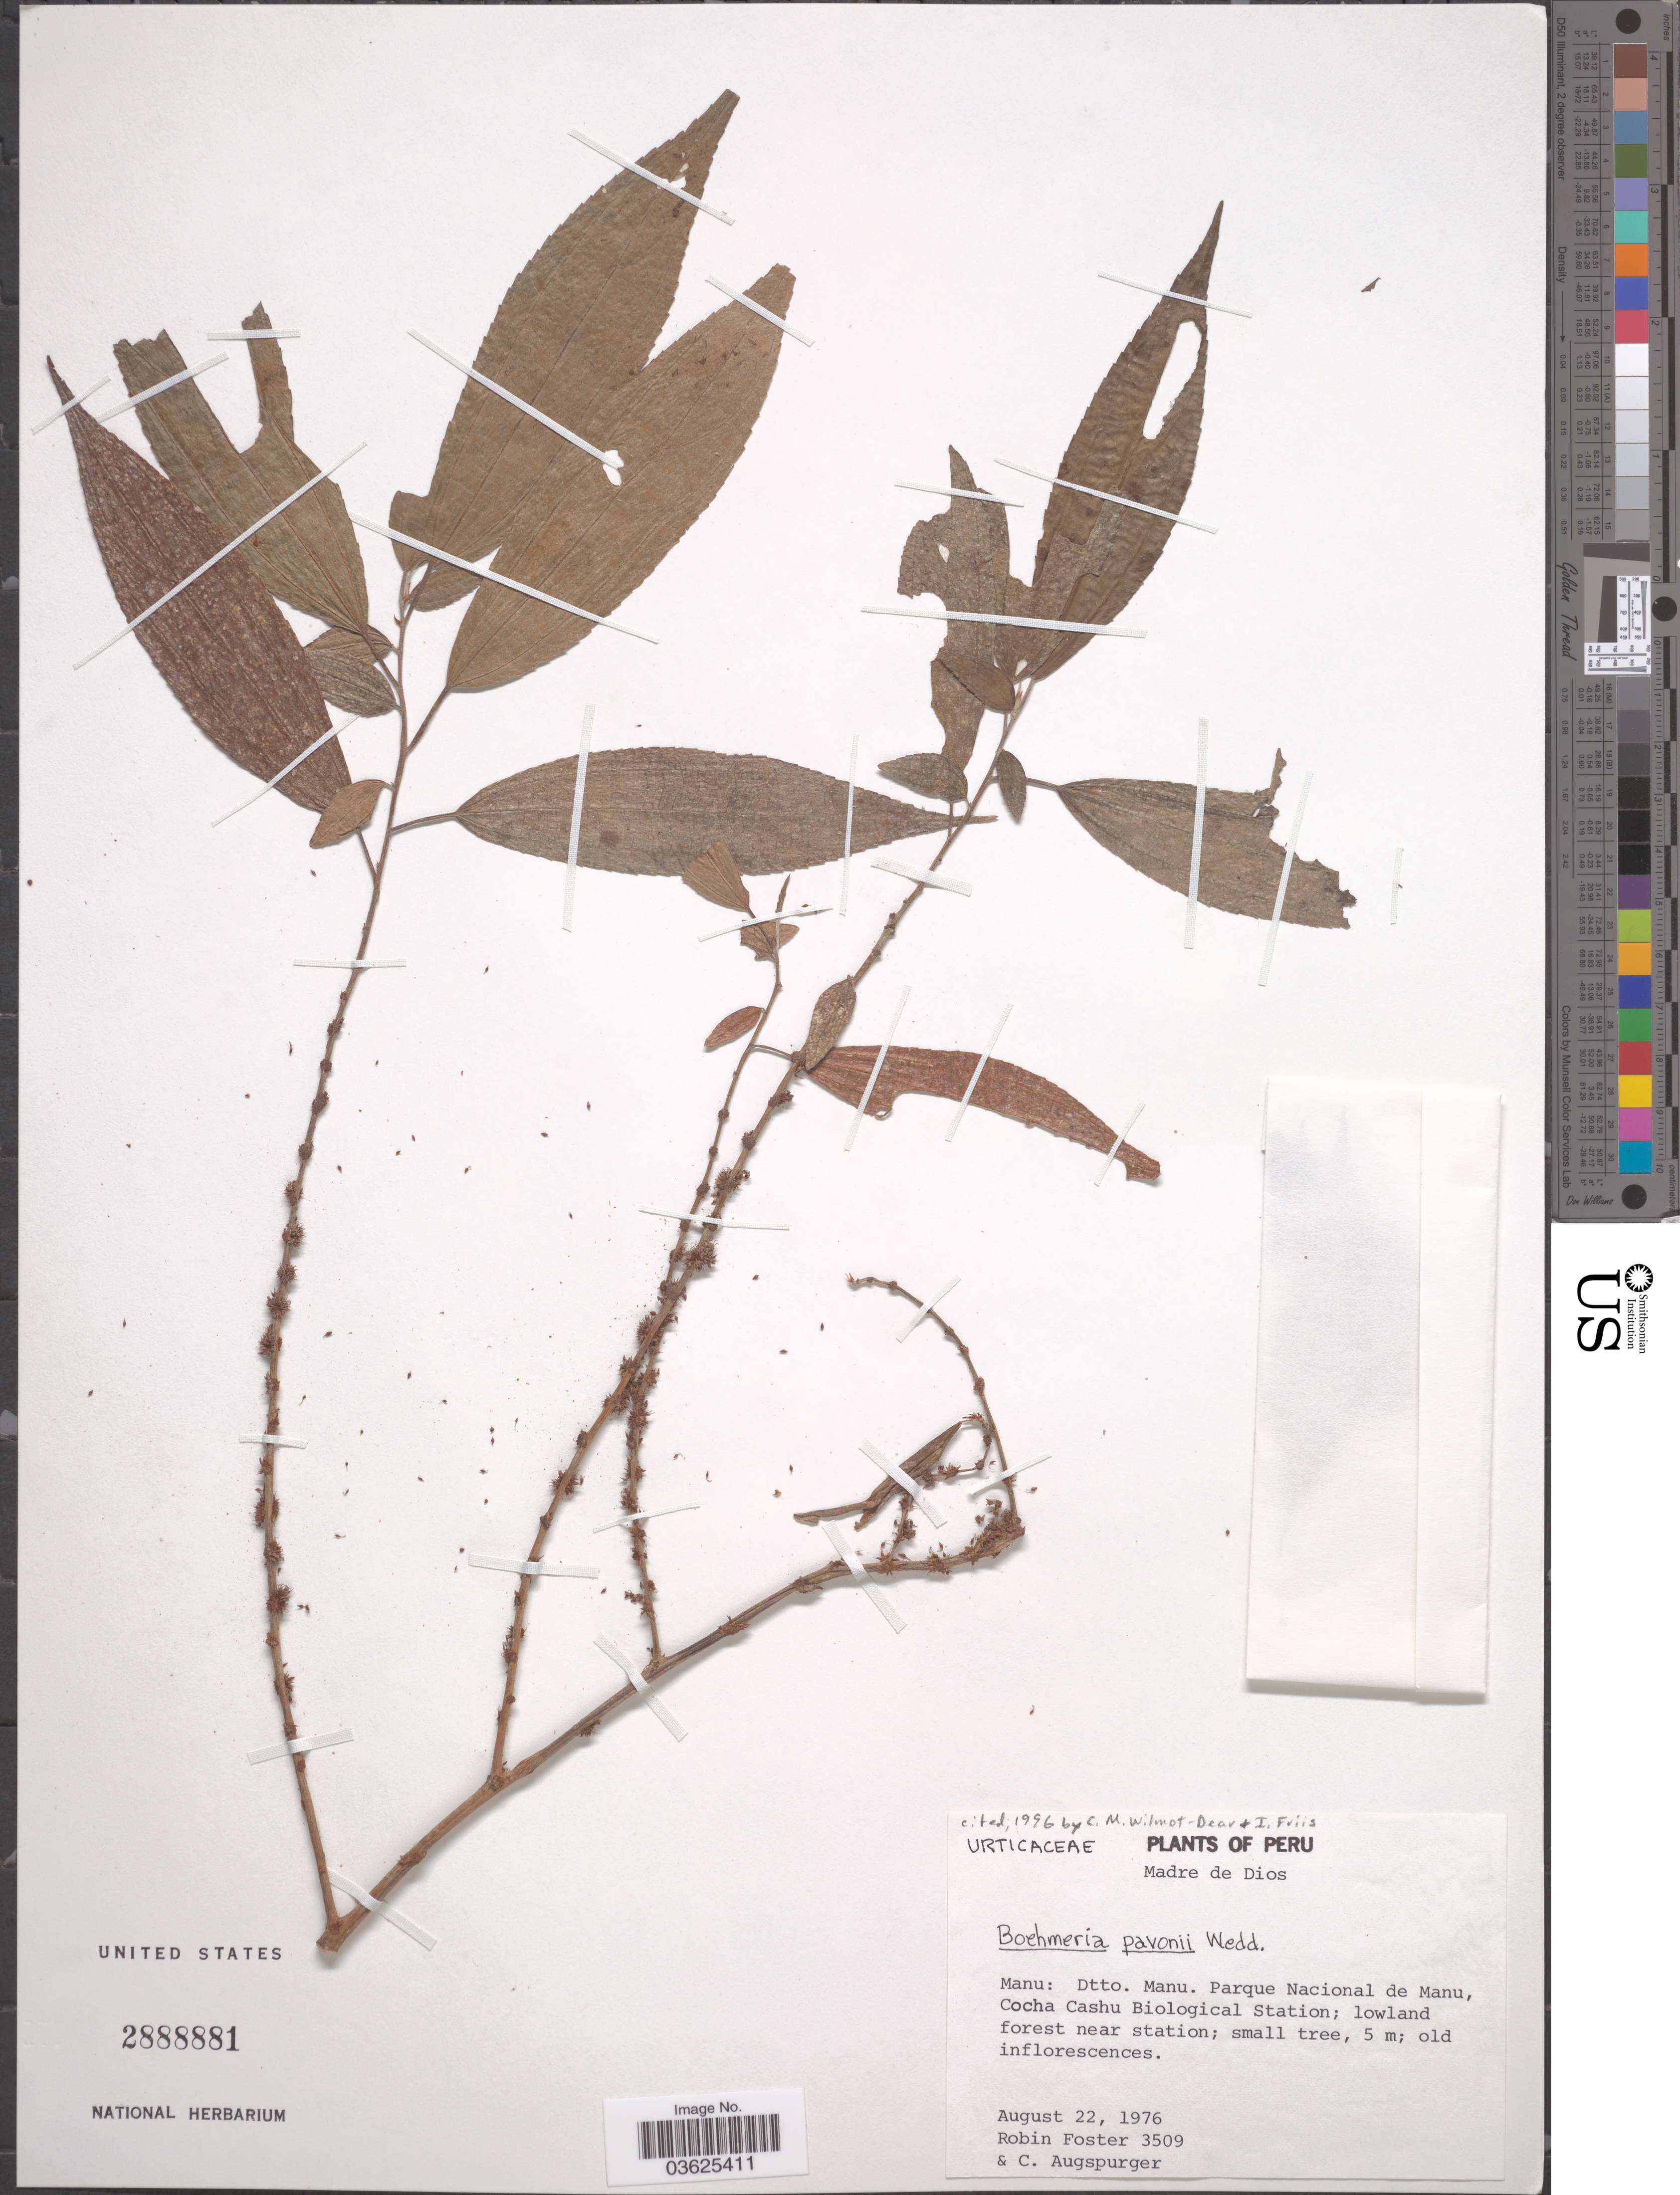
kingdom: Plantae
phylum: Tracheophyta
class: Magnoliopsida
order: Rosales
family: Urticaceae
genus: Boehmeria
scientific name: Boehmeria pavonii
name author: Wedd.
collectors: R. B. Foster & C. Augspurger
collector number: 3509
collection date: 1976-08-22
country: Peru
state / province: Madre de Dios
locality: Manu: Dtto. Manu. Parque Nacional de Manu, Cocha Cashu Biological Station.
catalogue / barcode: US 2888881